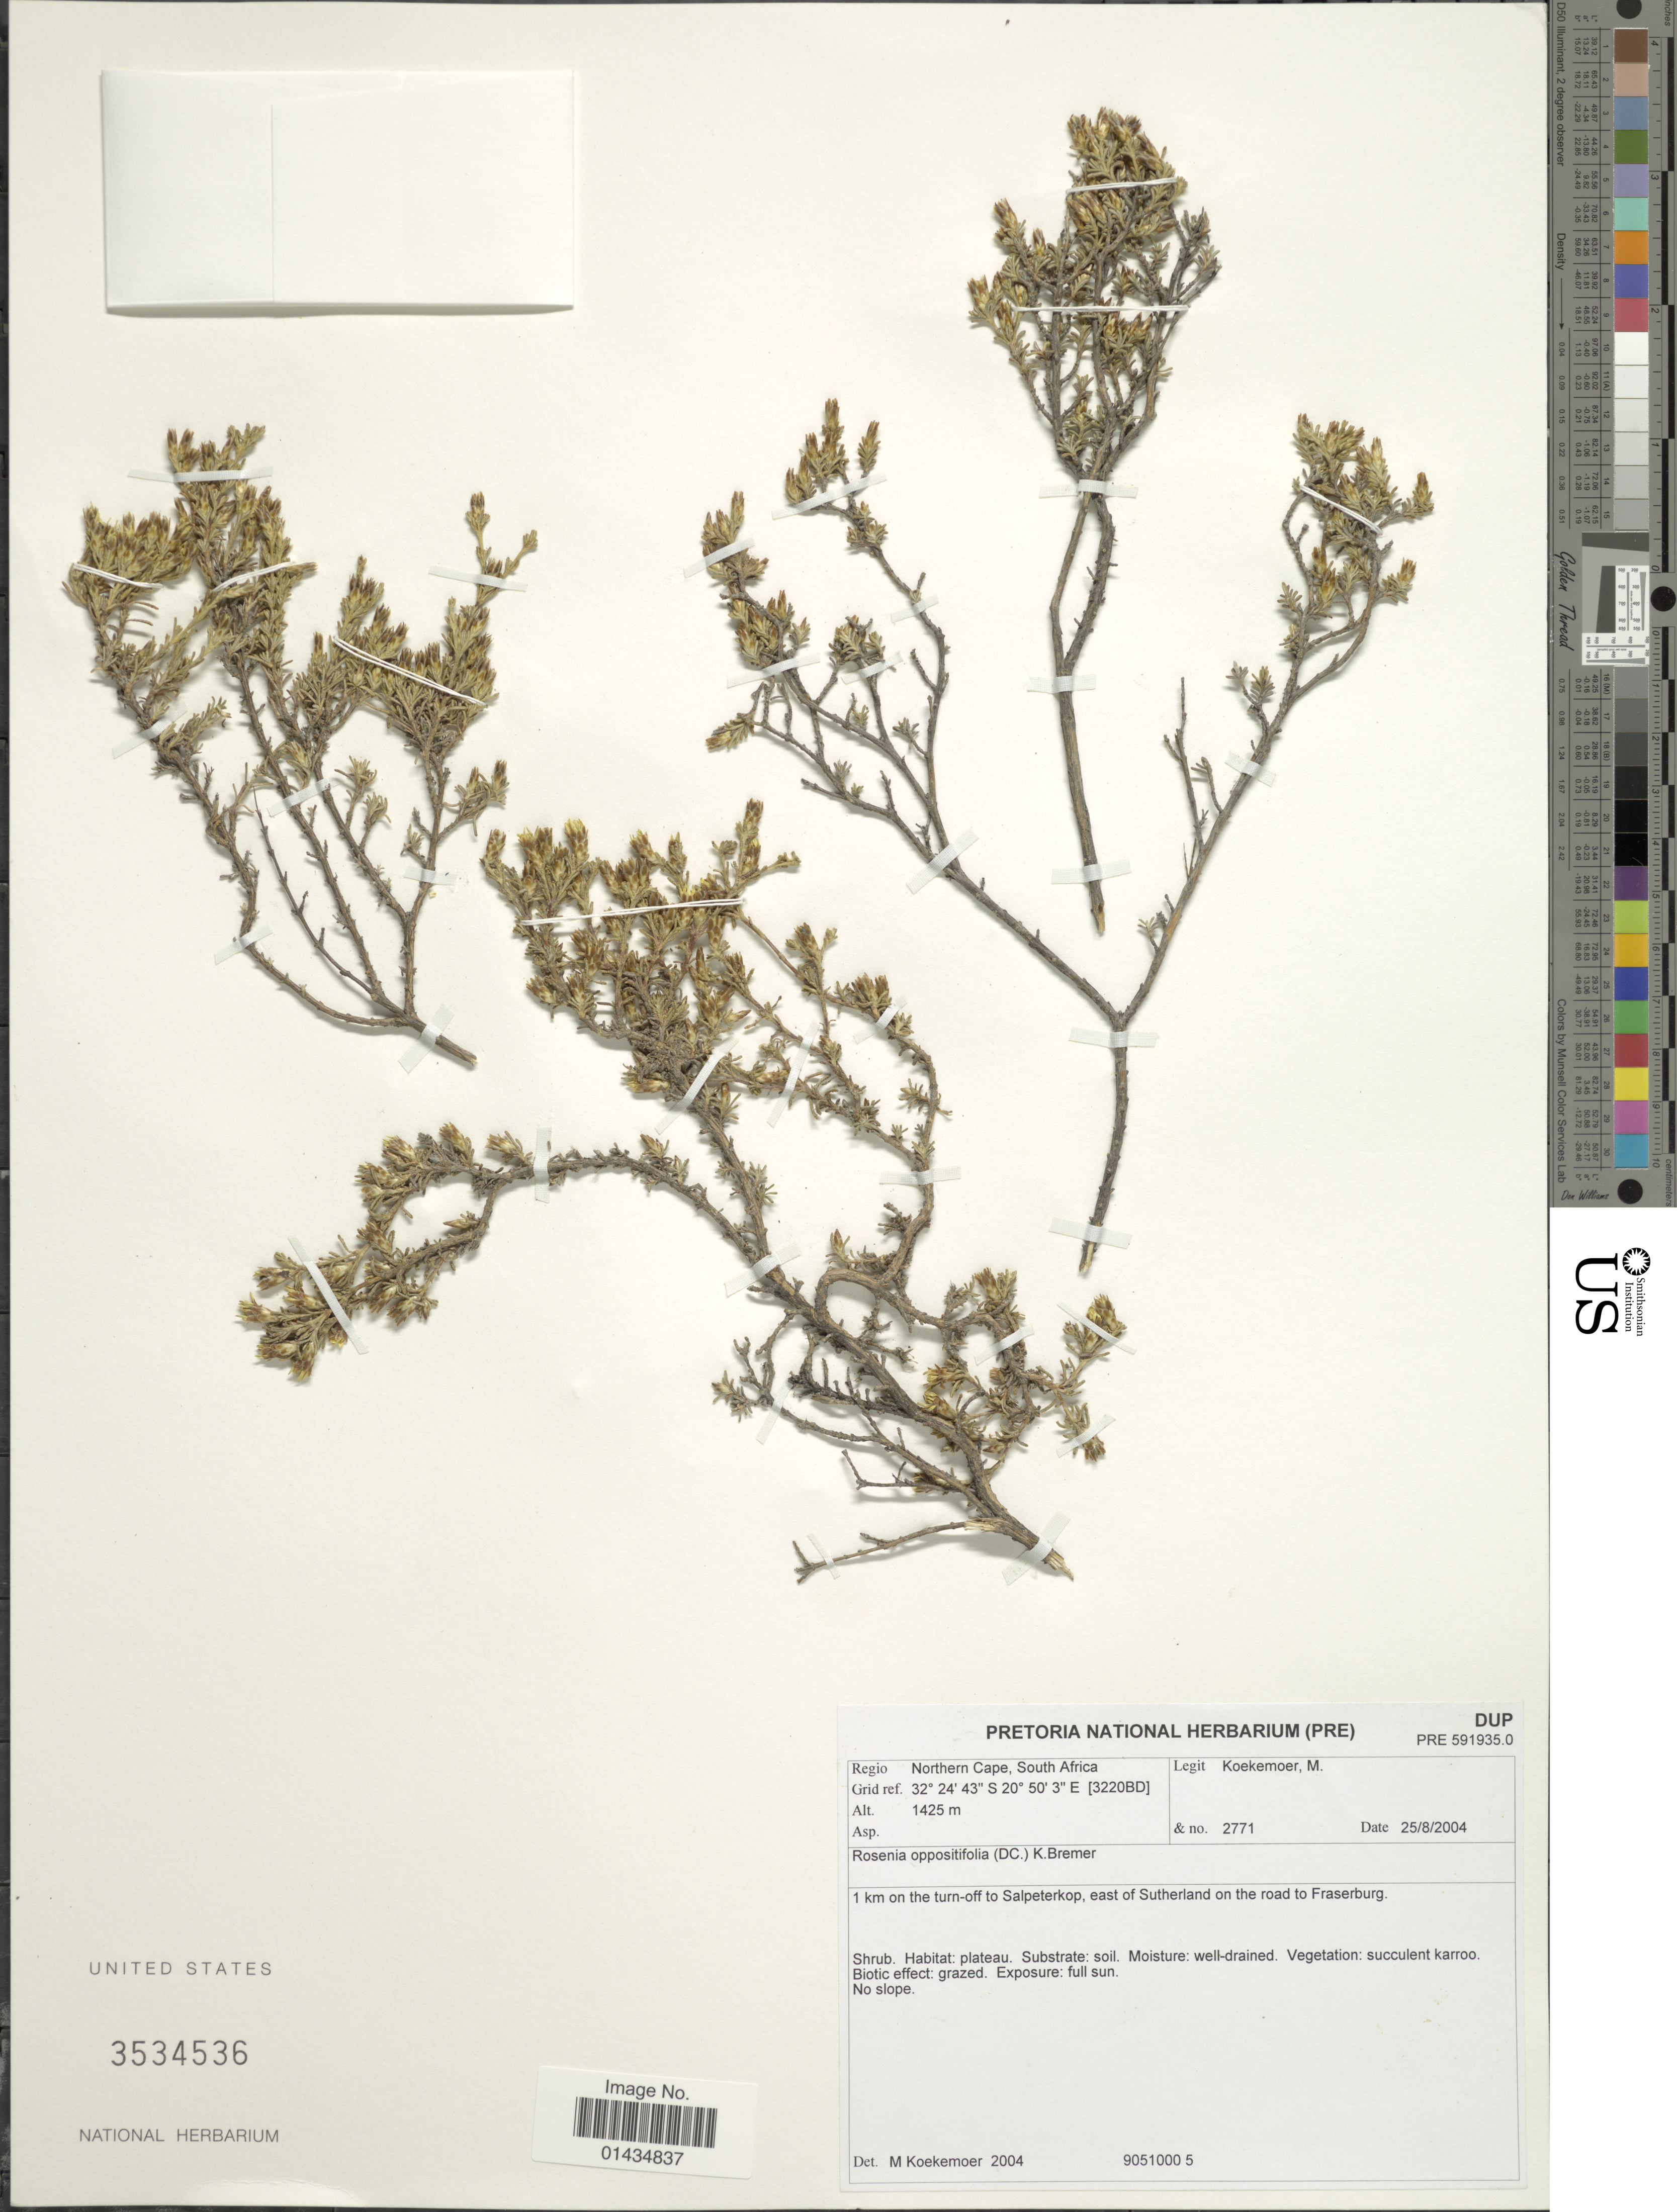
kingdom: Plantae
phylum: Tracheophyta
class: Magnoliopsida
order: Asterales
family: Asteraceae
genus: Rosenia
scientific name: Rosenia oppositifolia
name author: (DC.) K. Bremer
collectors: M. Koekemoer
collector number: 2771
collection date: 2004-08-25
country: South Africa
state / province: Northern Cape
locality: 1 km on the turn-off to Salpeterkop, east of Southerland on the road to Fraserburg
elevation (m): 1425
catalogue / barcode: US 3534536